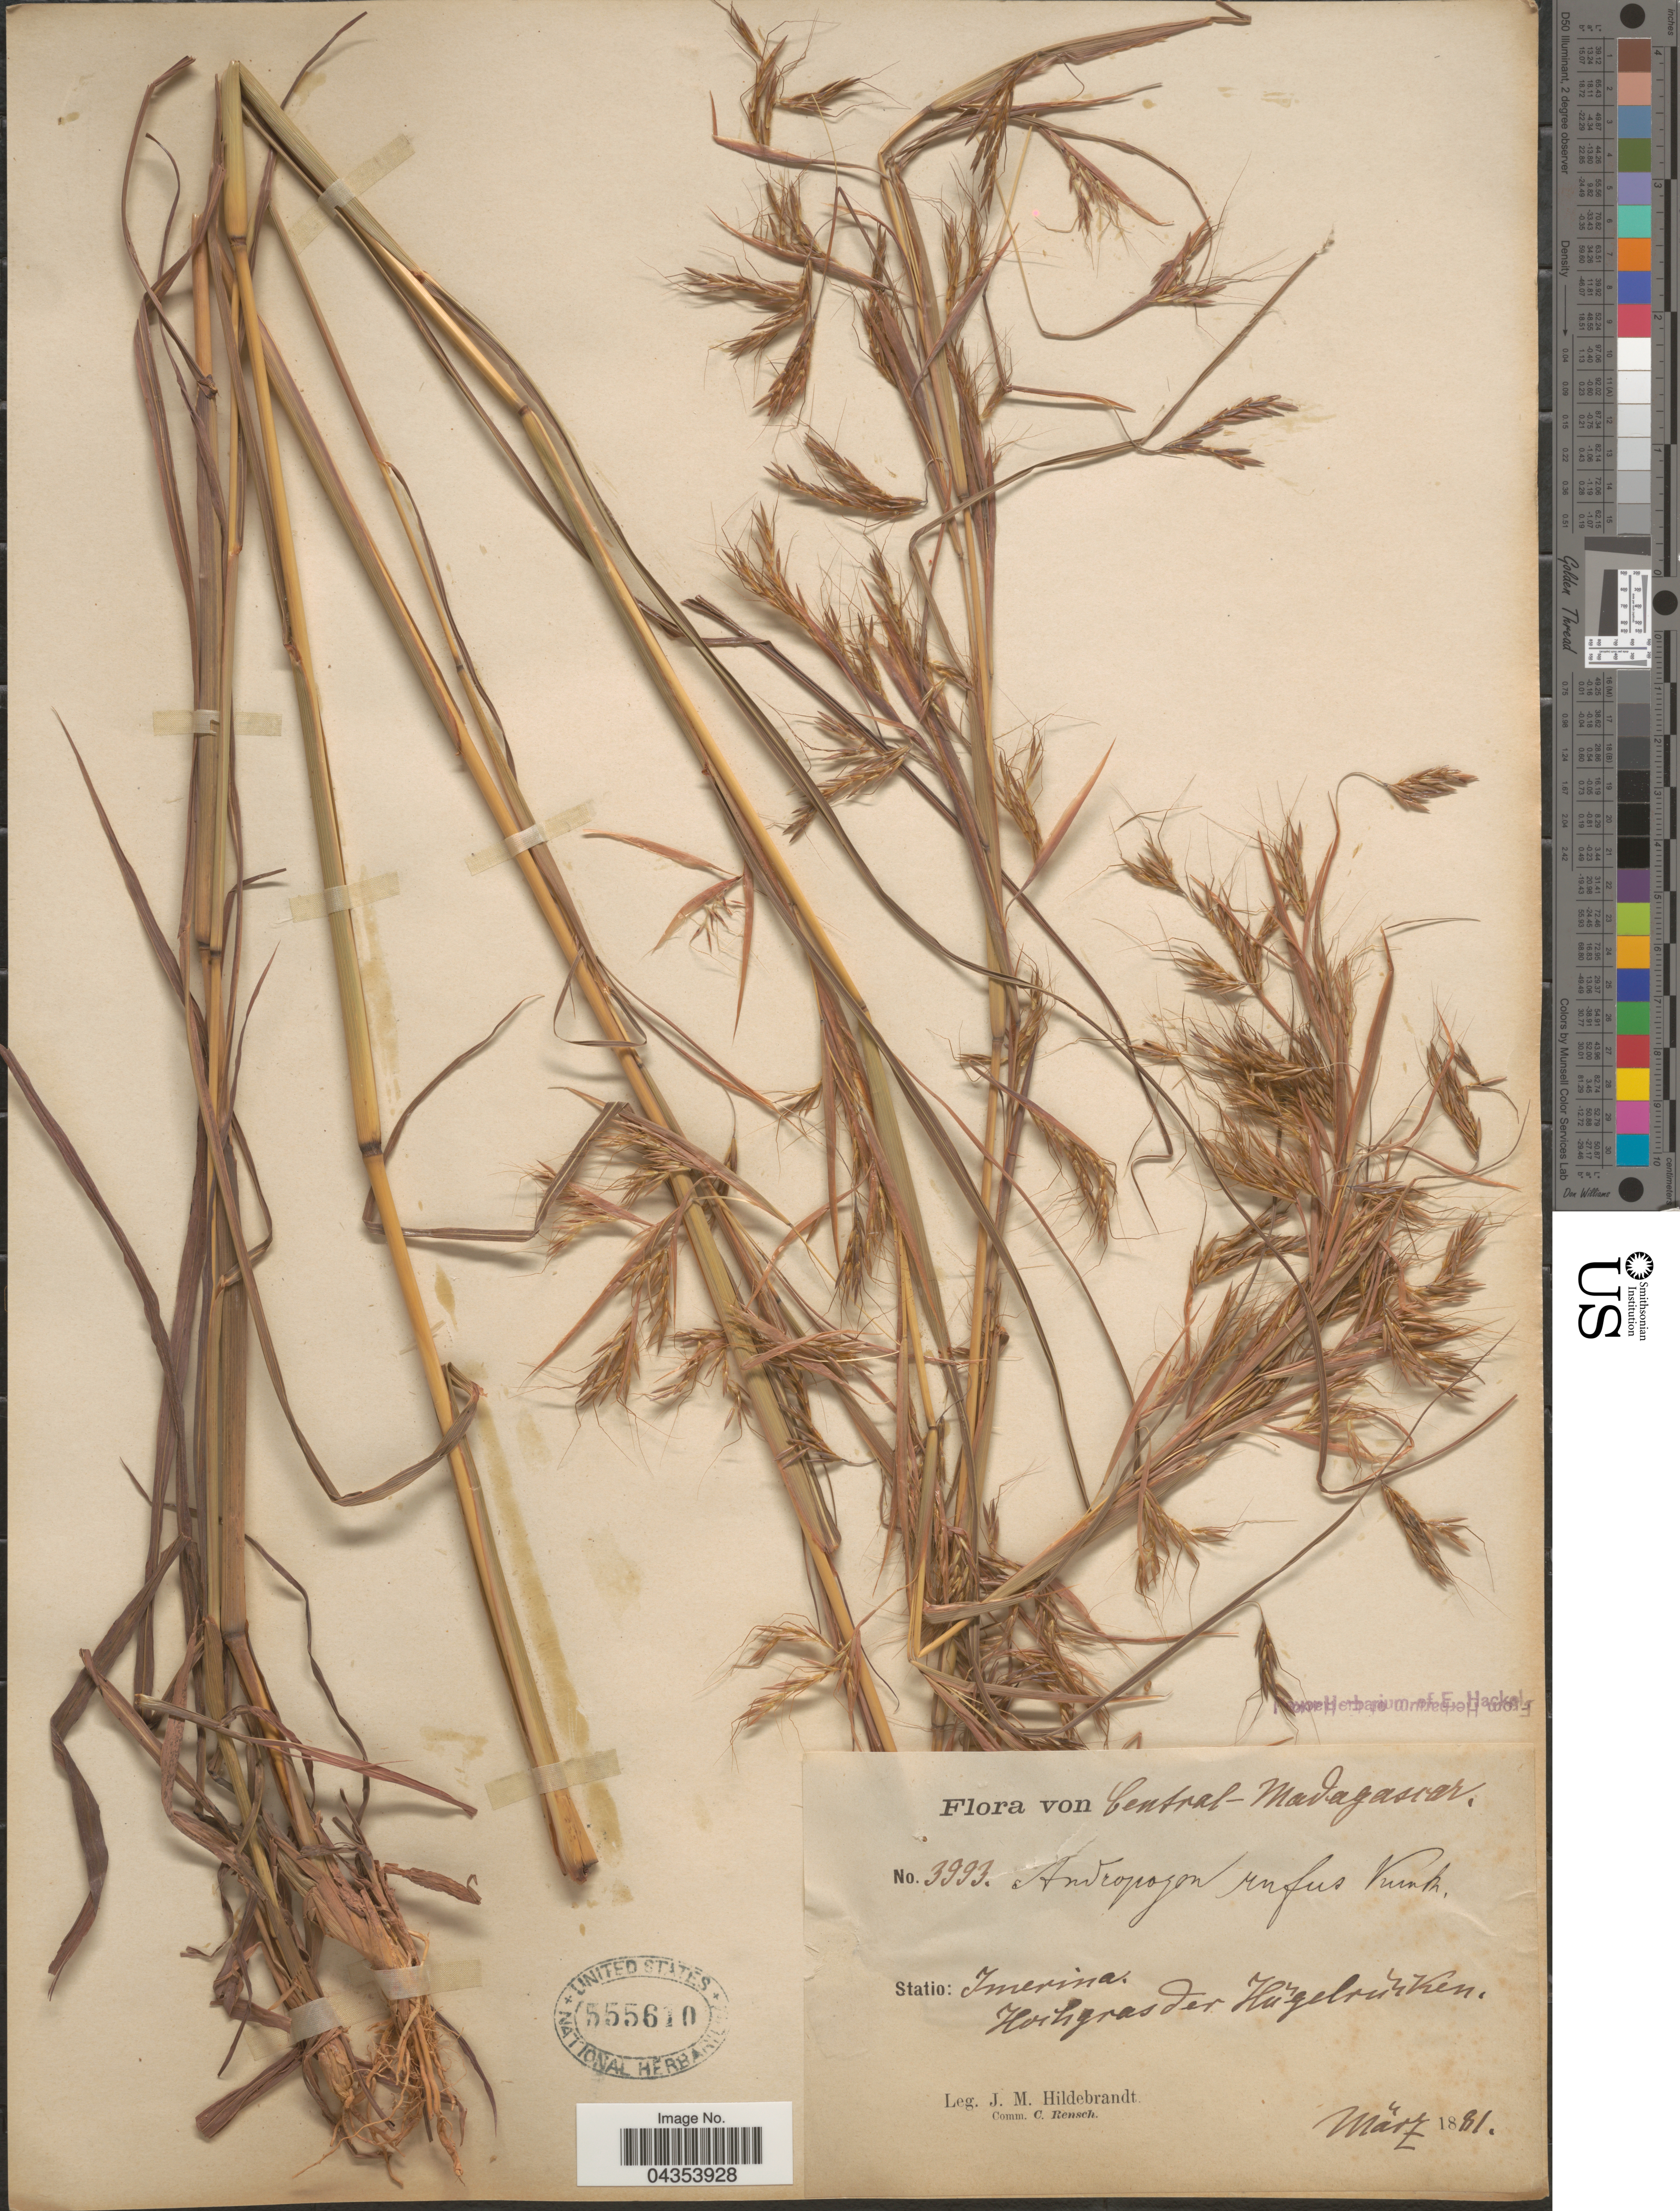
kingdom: Plantae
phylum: Tracheophyta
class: Liliopsida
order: Poales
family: Poaceae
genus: Hyparrhenia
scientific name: Hyparrhenia rufa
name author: (Nees) Stapf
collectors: J. Hildebrandt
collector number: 3993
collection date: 1881-03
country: Madagascar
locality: Central-Madagascar. Statio: Imerina. Hoch gras der Hugelrucken.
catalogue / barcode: US 555610